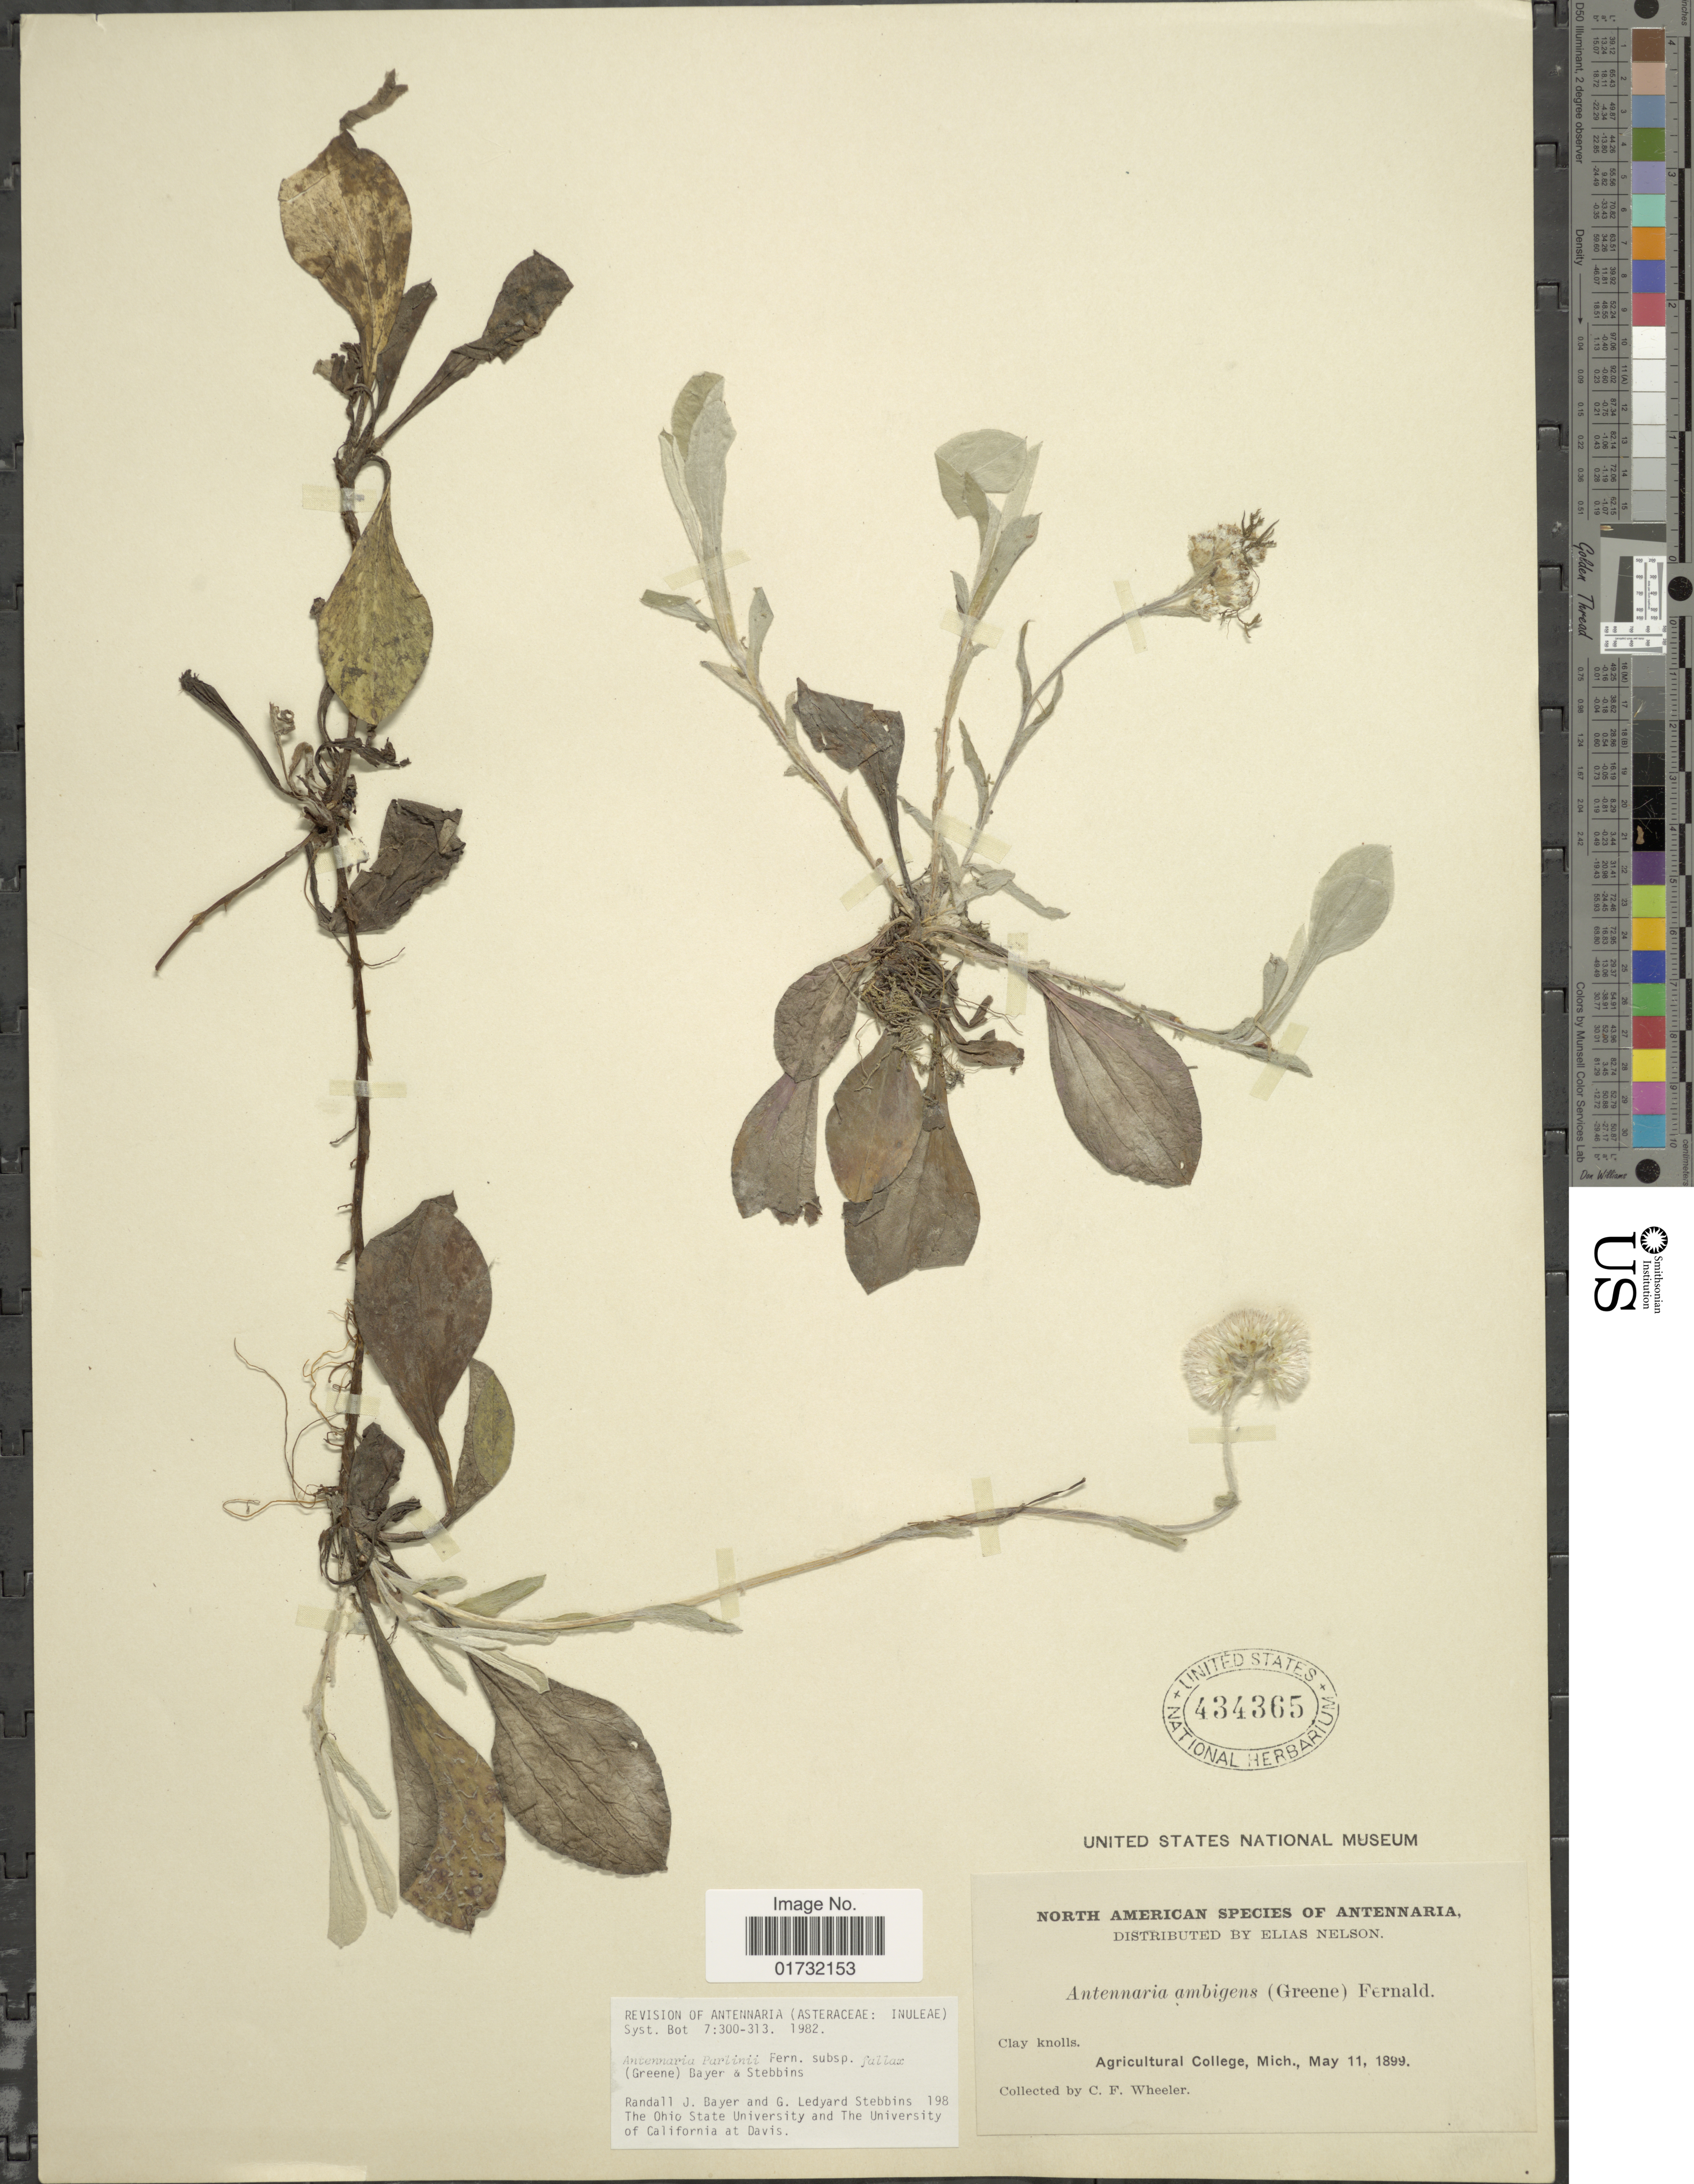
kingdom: Plantae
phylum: Tracheophyta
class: Magnoliopsida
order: Asterales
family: Asteraceae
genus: Antennaria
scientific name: Antennaria parlinii subsp. fallax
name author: (Greene) R.J. Bayer & Stebbins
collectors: C. Wheeler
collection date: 1899-05-11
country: United States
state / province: Michigan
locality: Agricultural College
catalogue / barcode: US 434365